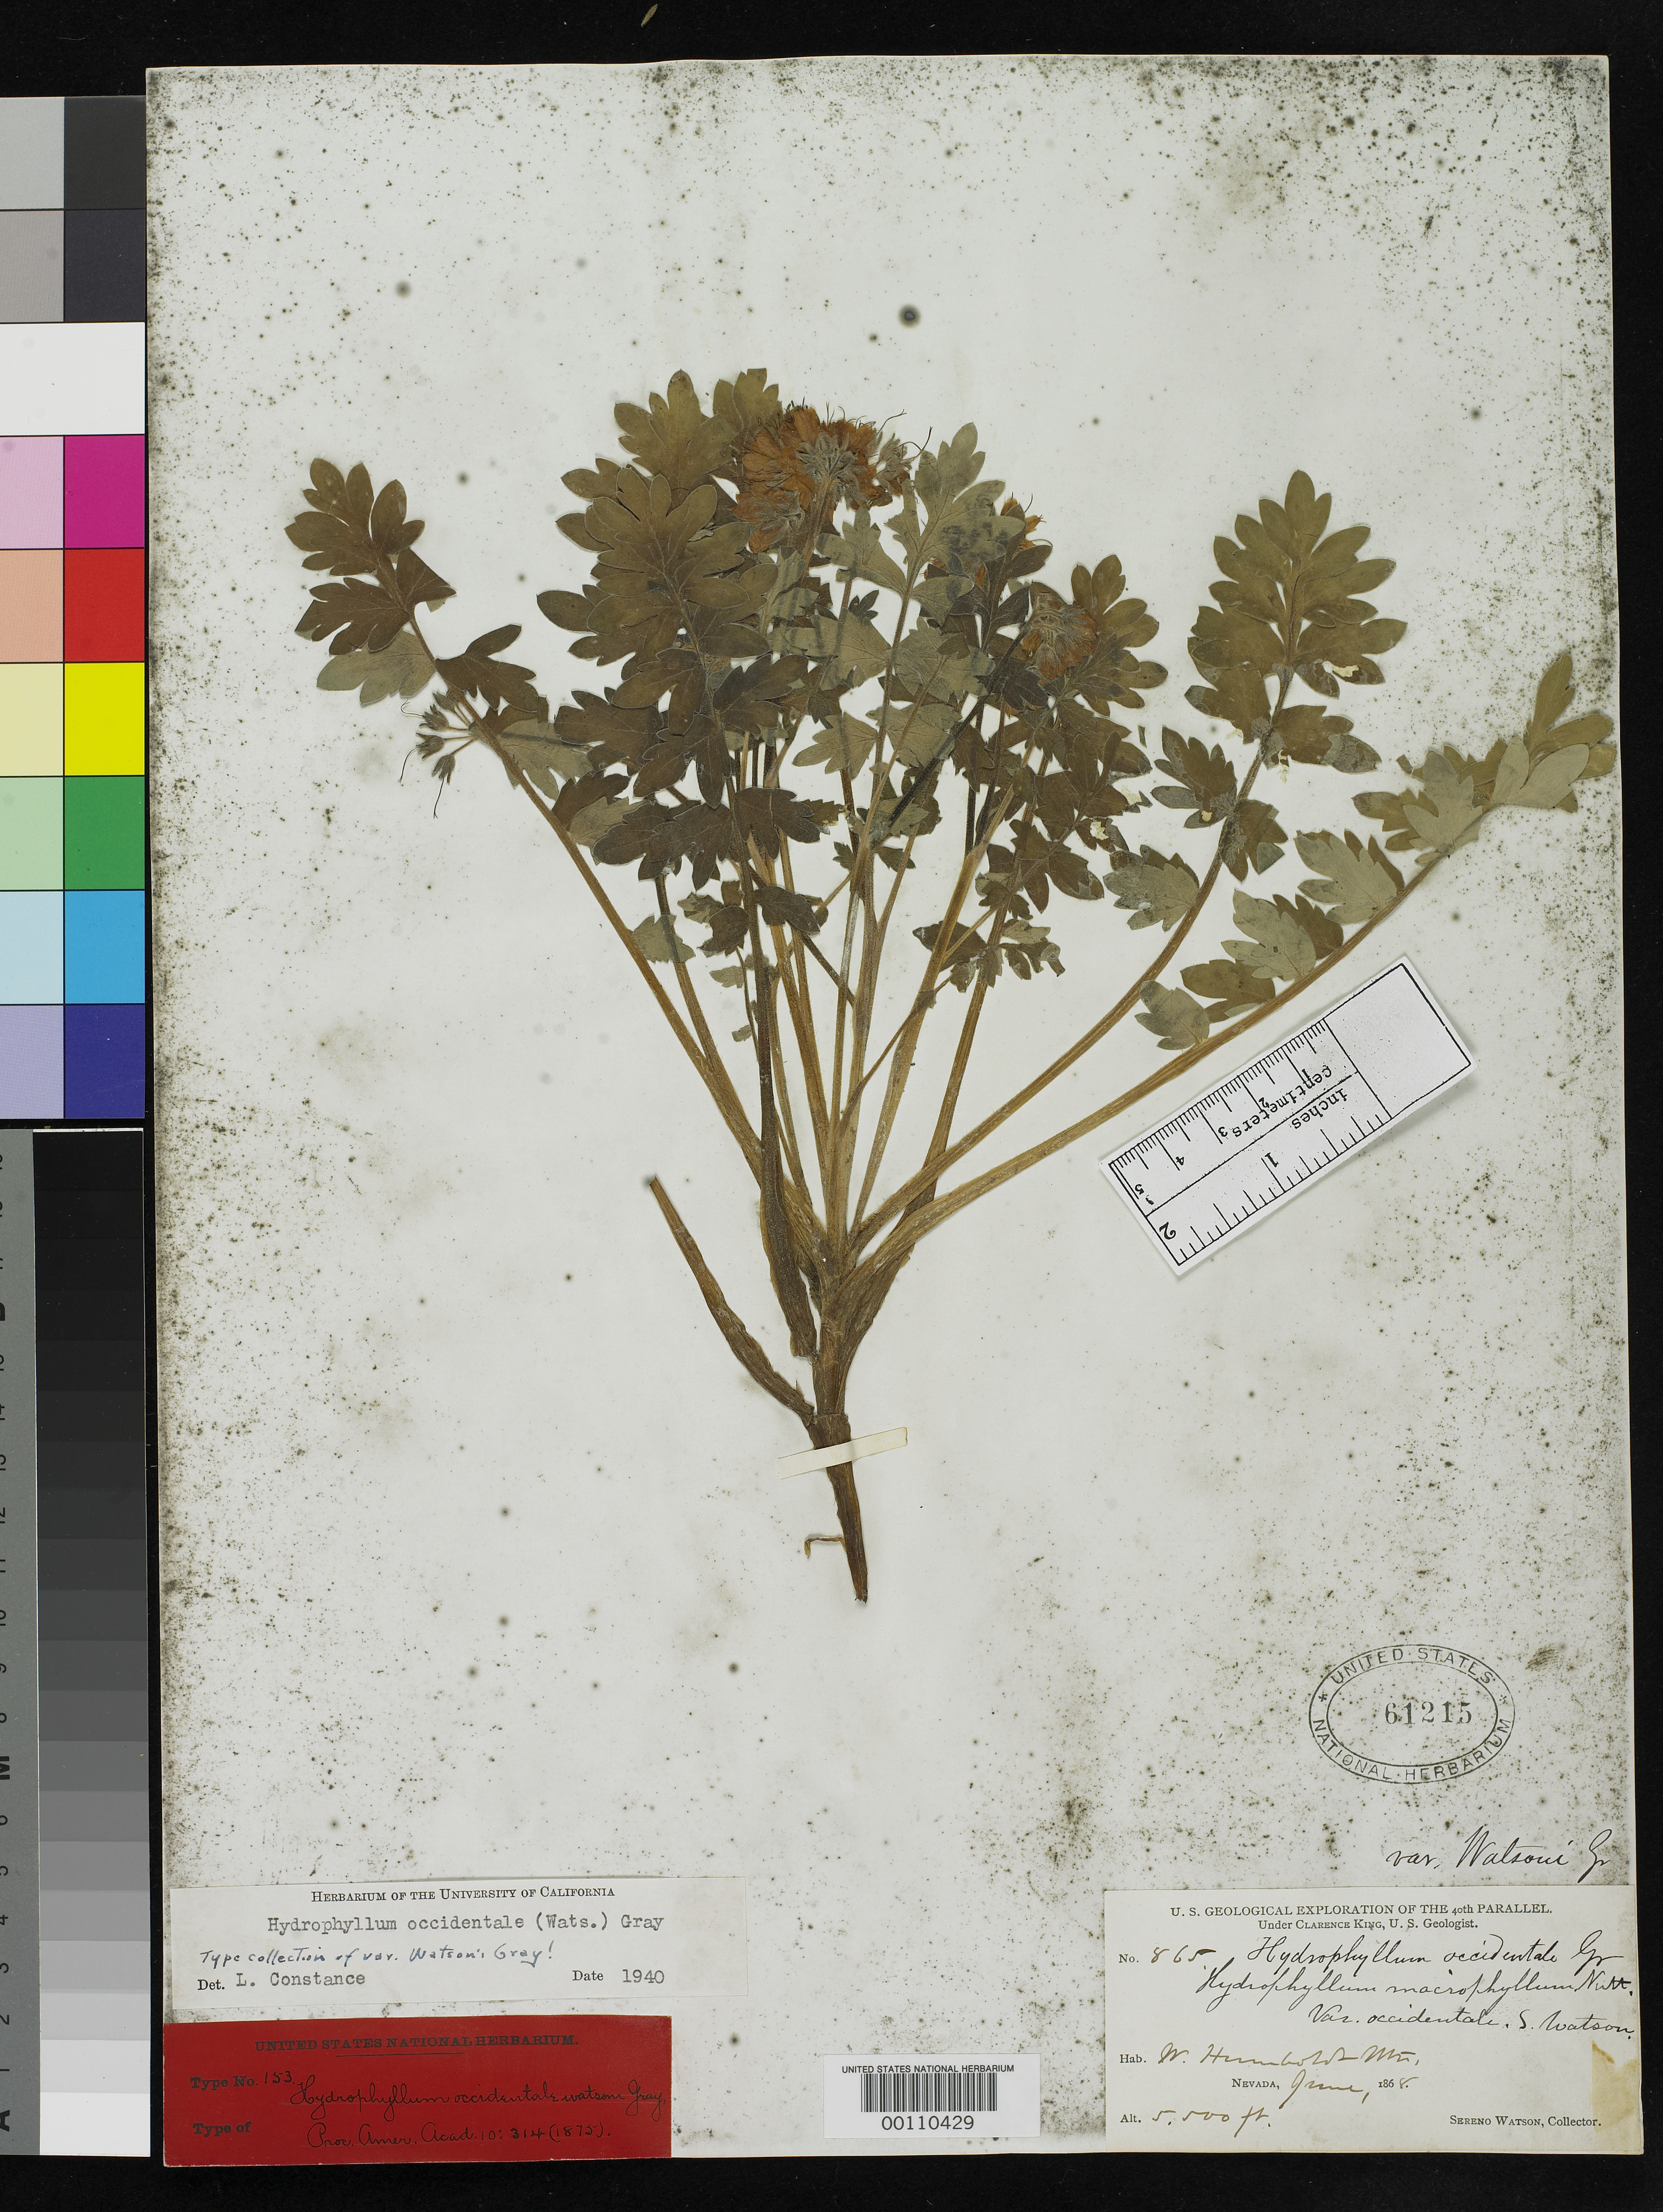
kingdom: Plantae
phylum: Tracheophyta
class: Magnoliopsida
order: Boraginales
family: Hydrophyllaceae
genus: Hydrophyllum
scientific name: Hydrophyllum occidentale var. watsonii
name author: A. Gray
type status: Isotype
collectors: S. Watson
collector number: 865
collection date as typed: Jun 1868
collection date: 1868-06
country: United States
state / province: Nevada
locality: West Humboldt Mountains.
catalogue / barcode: US 61215